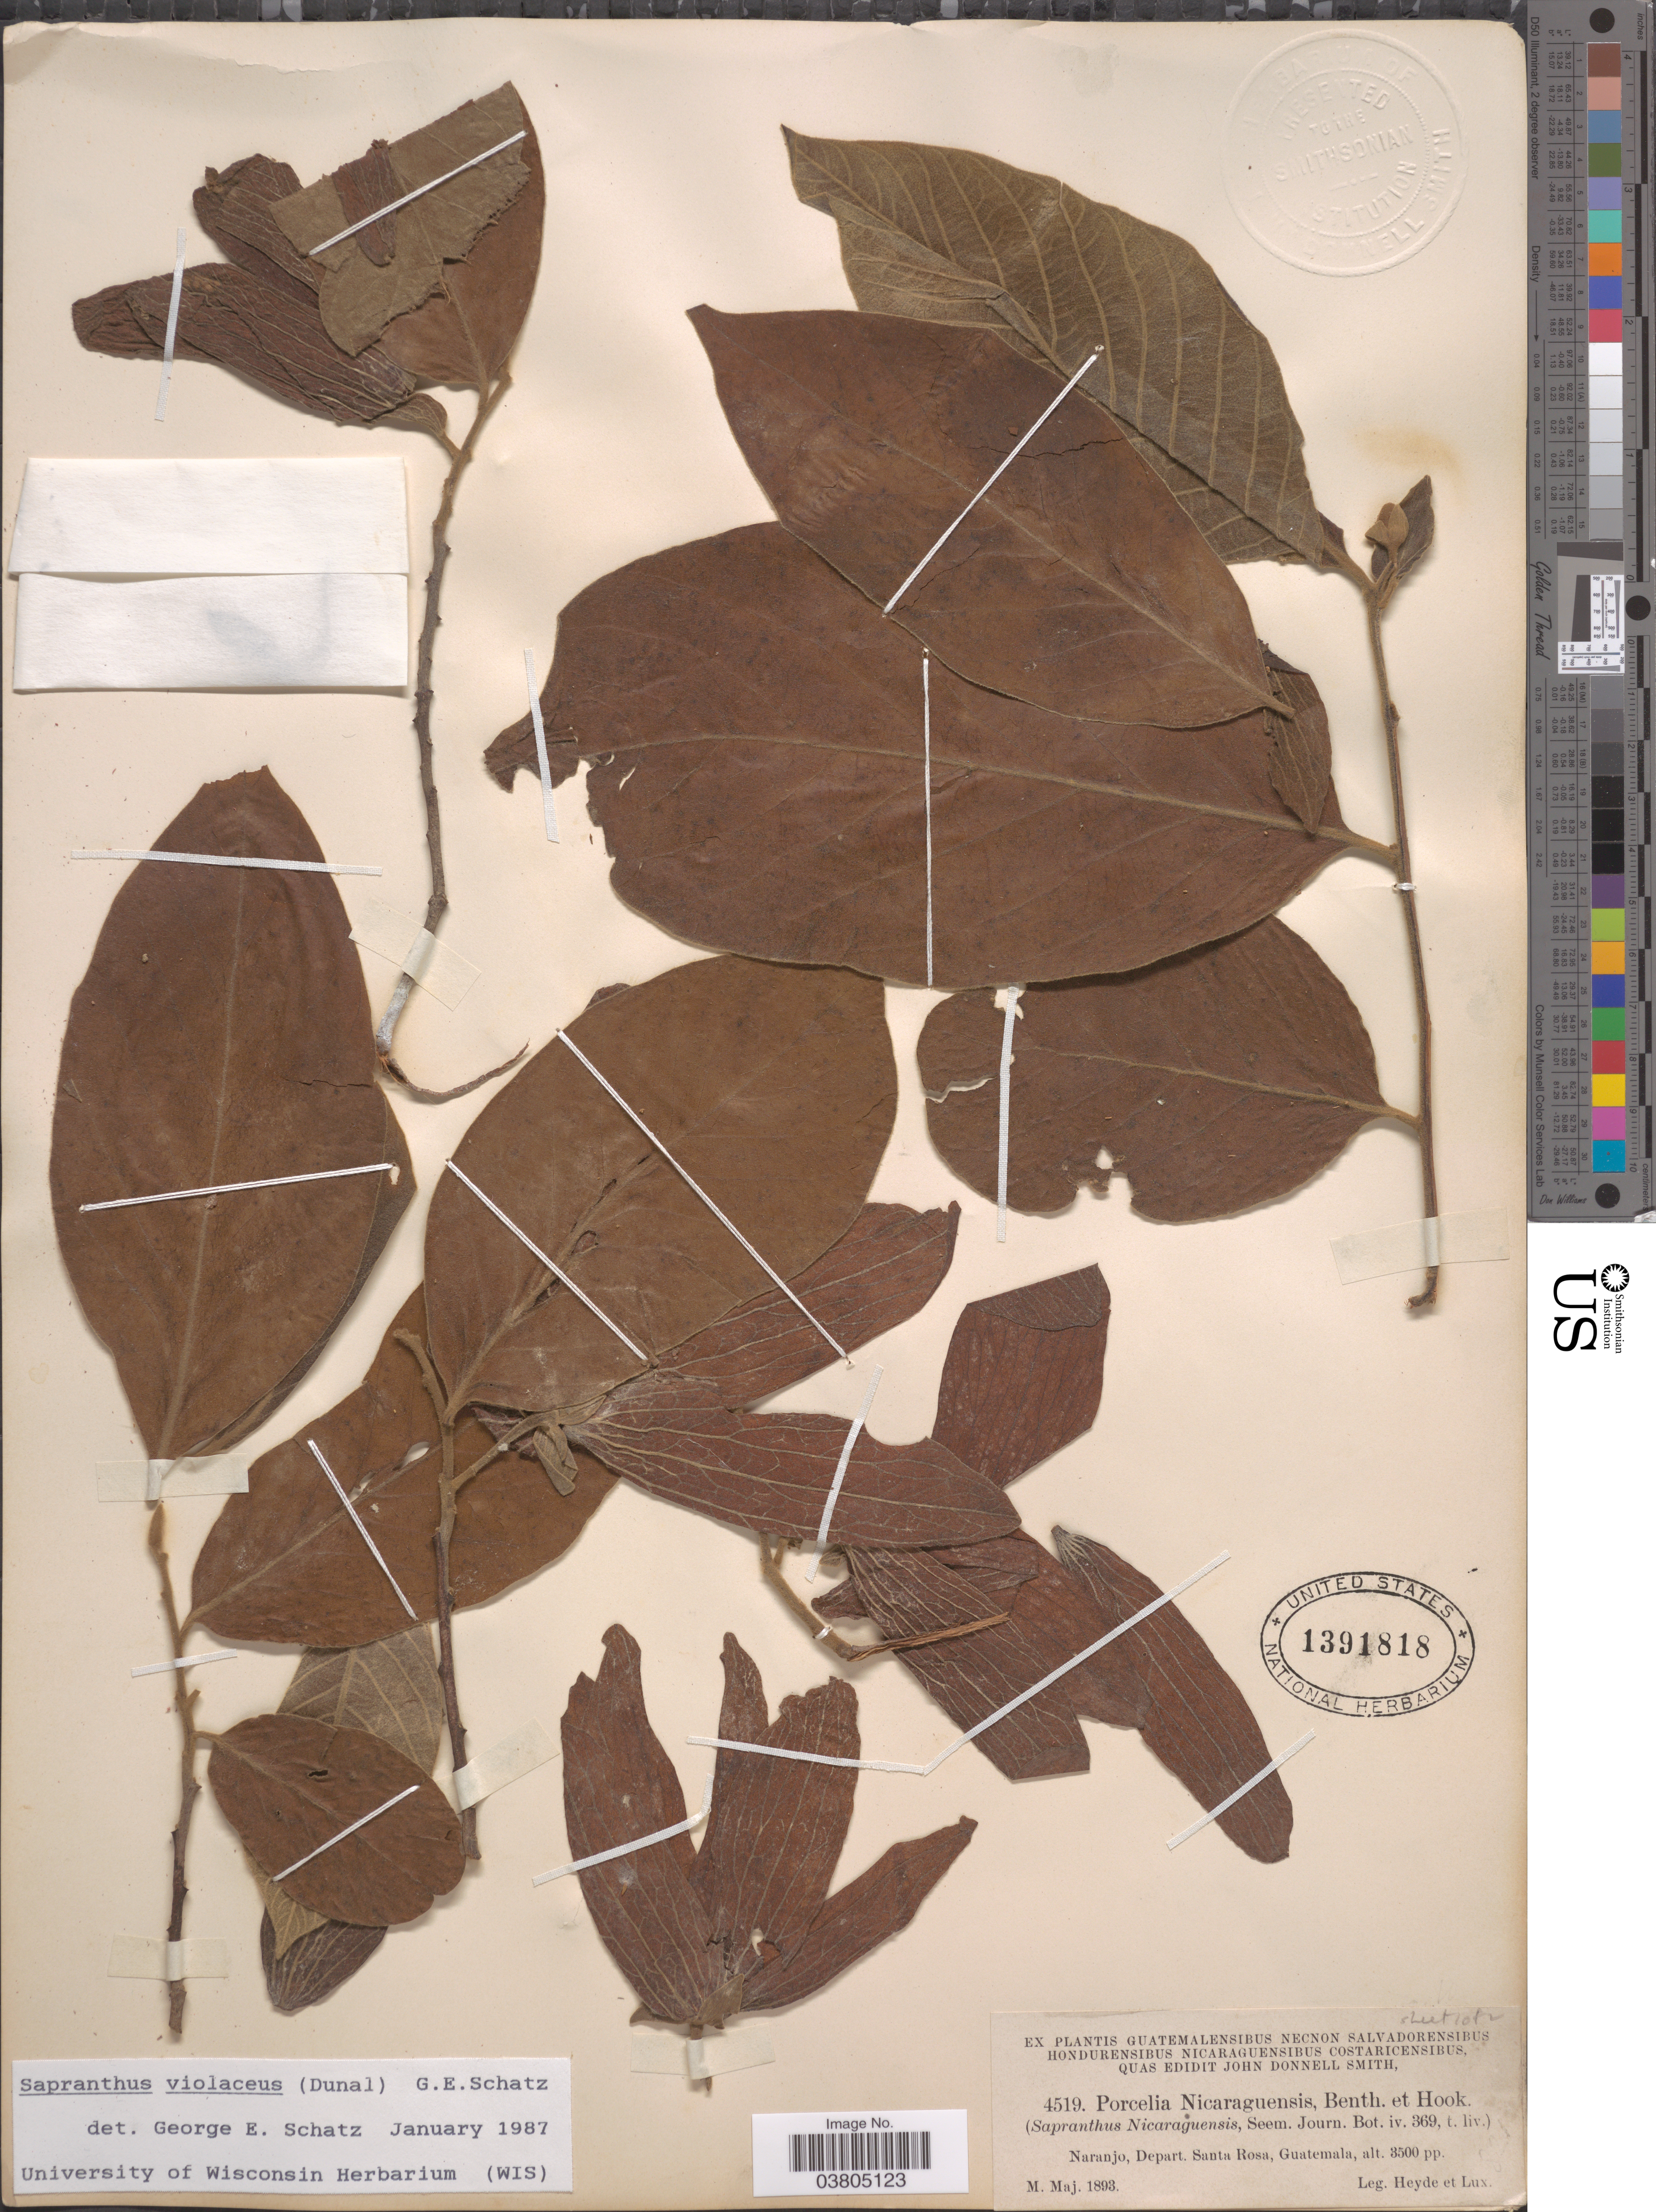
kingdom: Plantae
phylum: Tracheophyta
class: Magnoliopsida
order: Magnoliales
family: Annonaceae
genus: Sapranthus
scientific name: Sapranthus violaceus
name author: (Dunal) Saff.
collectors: Heyde & Lux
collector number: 4519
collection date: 1893-05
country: Guatemala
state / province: Santa Rosa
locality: Naranjo, Depart. Santa Rosa.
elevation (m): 1067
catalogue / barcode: US 1391818